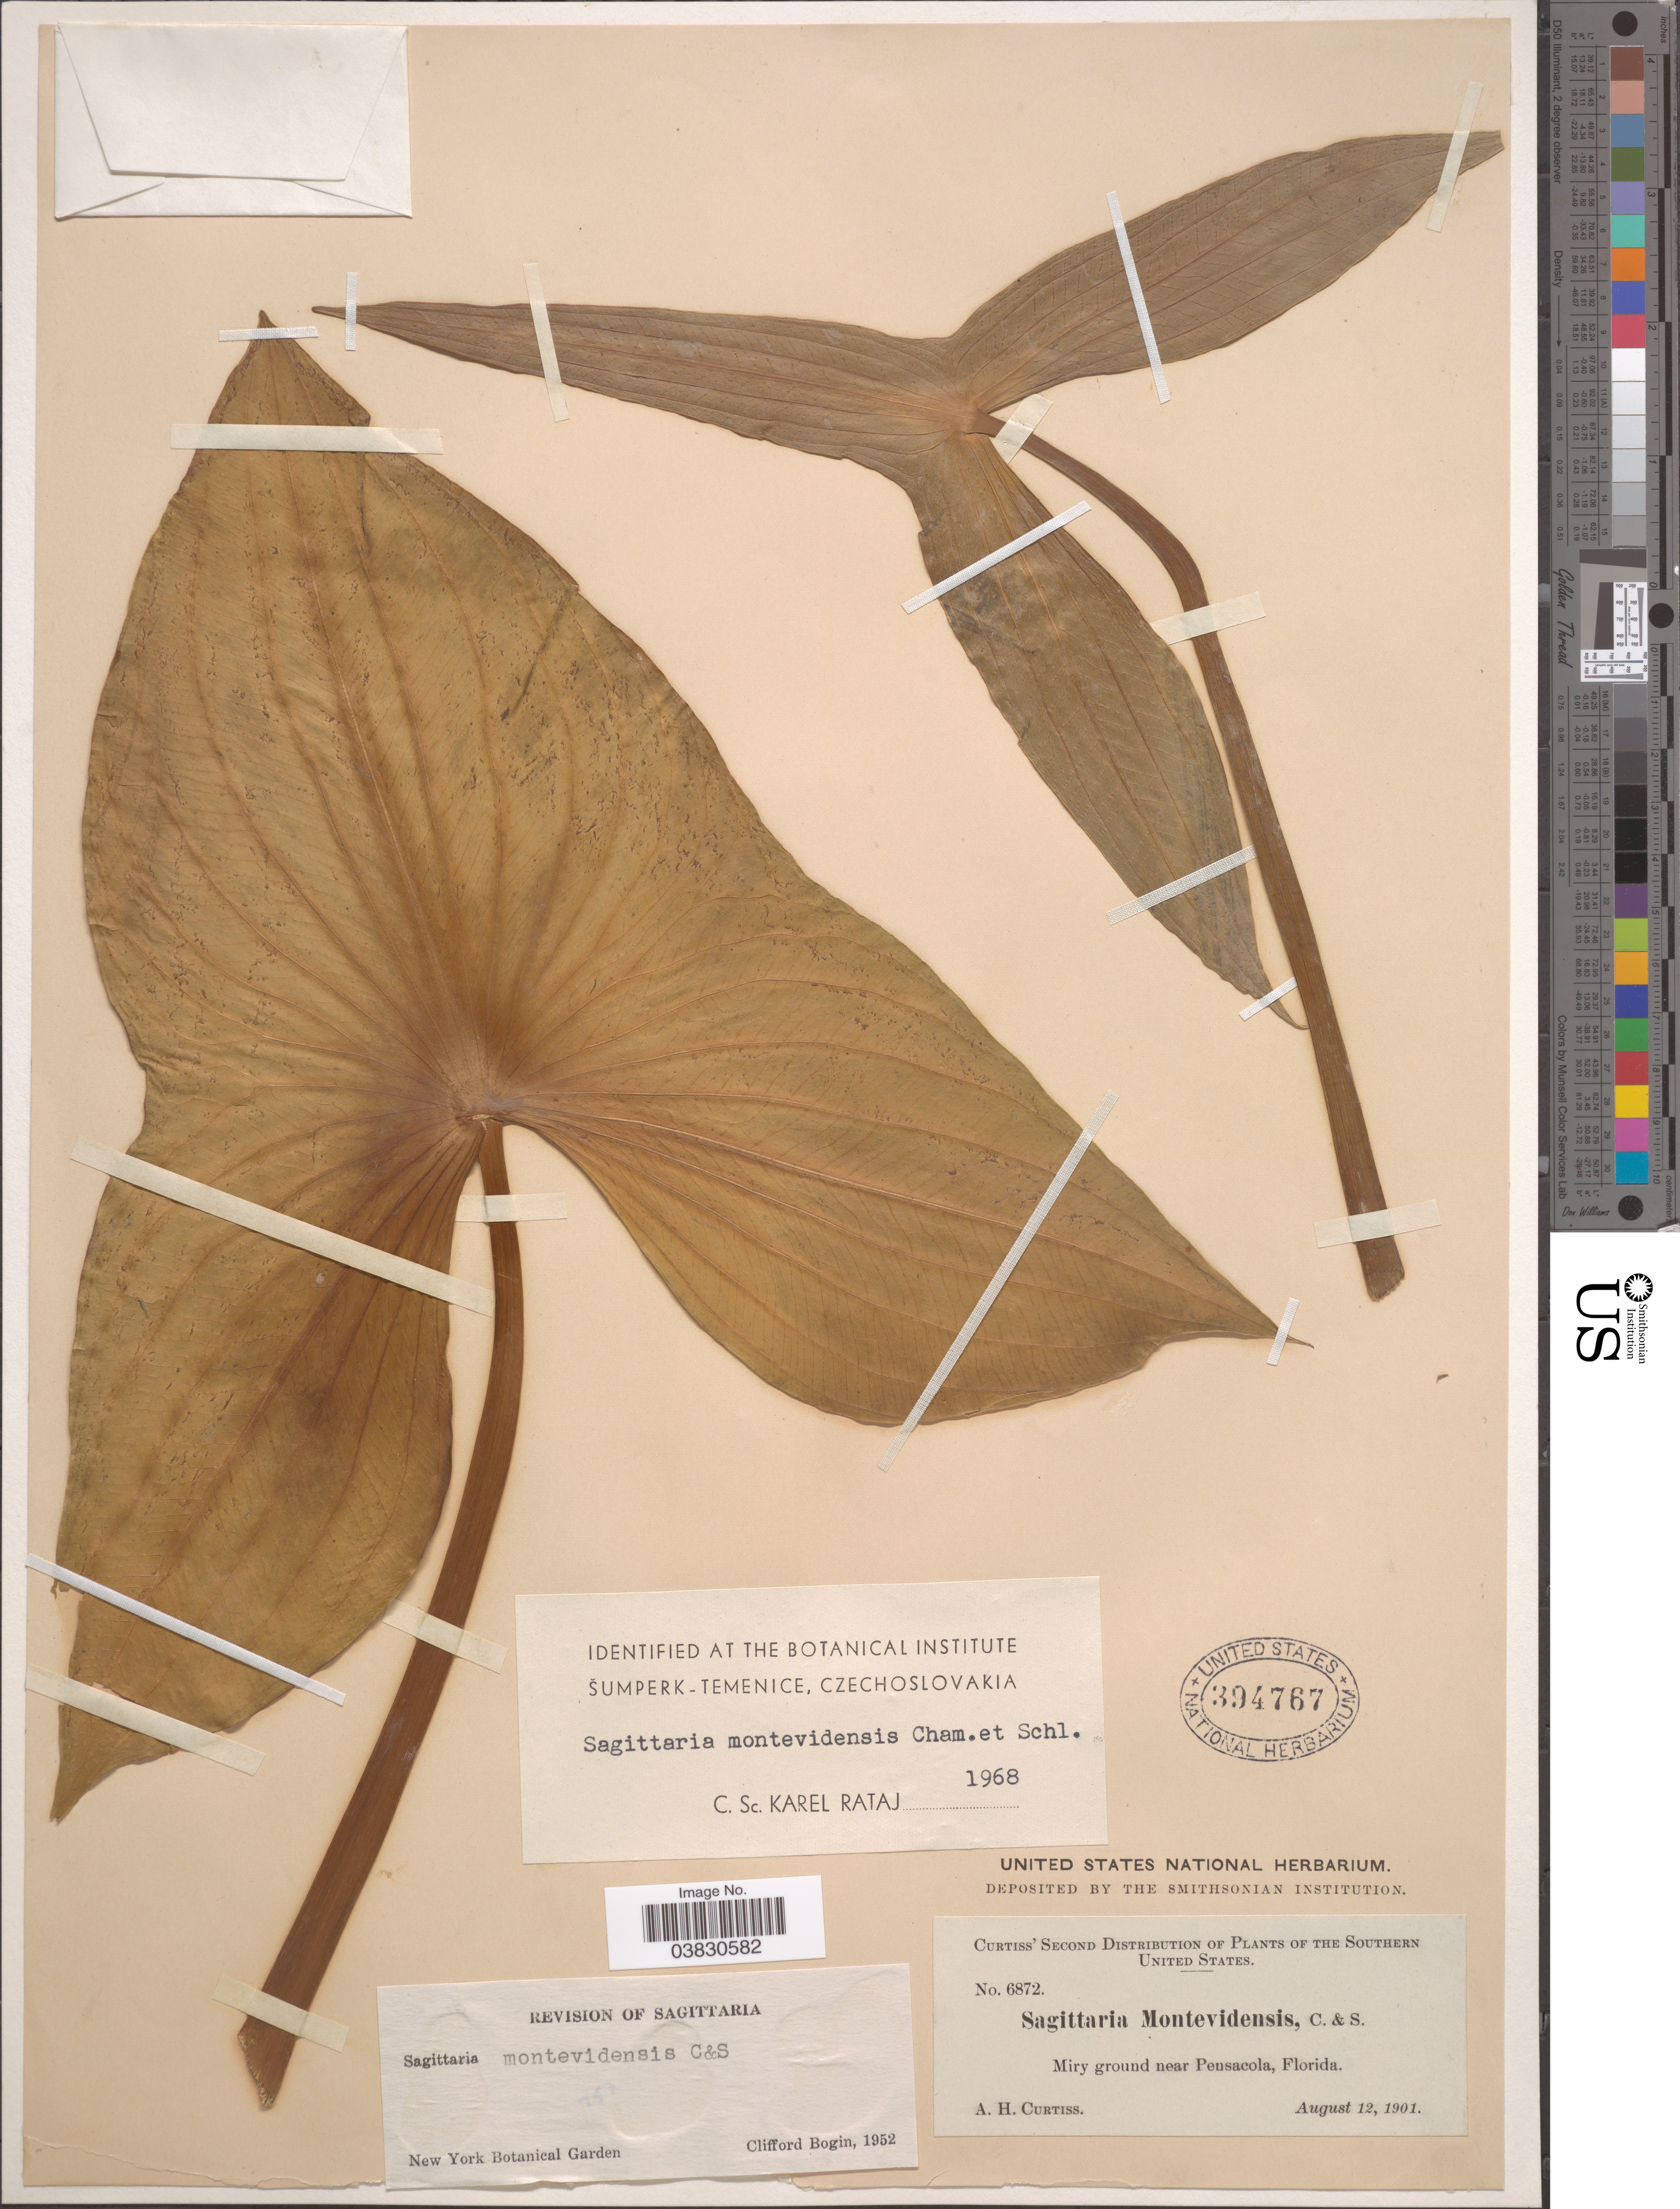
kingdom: Plantae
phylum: Tracheophyta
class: Liliopsida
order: Alismatales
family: Alismataceae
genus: Sagittaria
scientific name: Sagittaria montevidensis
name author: Cham. & Schltdl.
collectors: A. H. Curtiss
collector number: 6872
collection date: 1901-08-12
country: United States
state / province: Florida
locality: Southern United States. Miry ground near Pensacola.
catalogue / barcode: US 394767